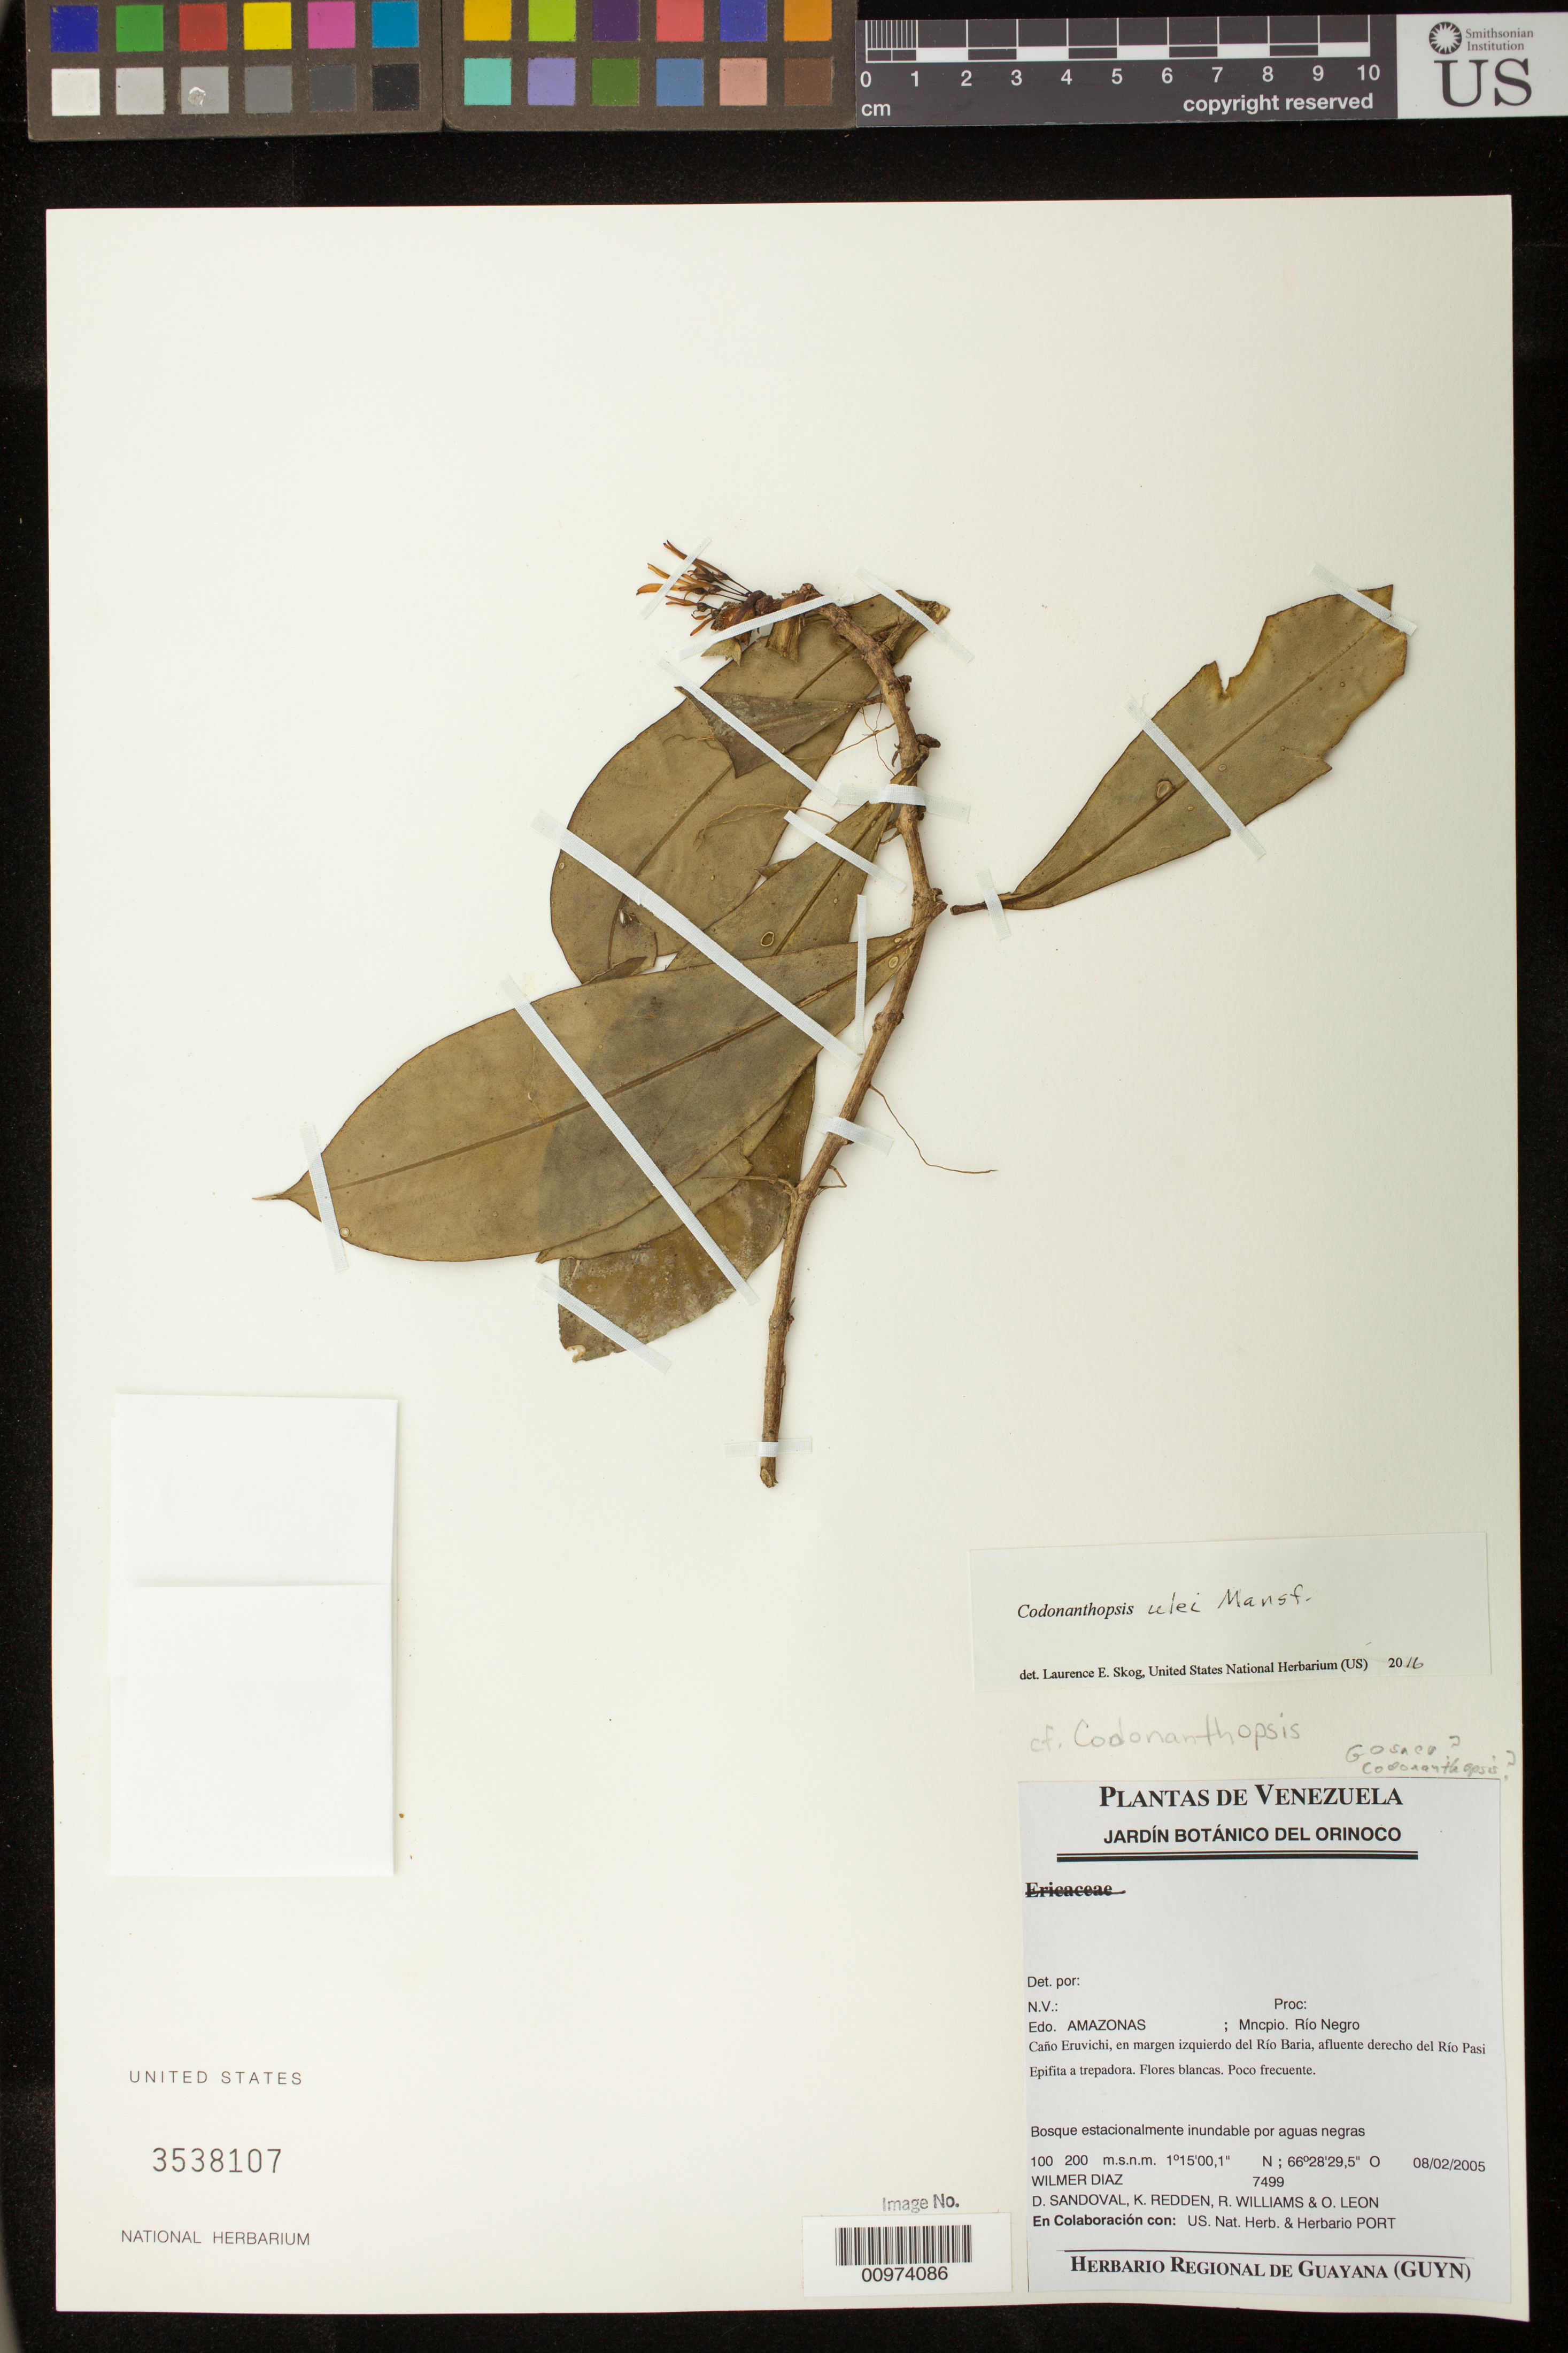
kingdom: Plantae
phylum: Tracheophyta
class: Magnoliopsida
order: Lamiales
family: Gesneriaceae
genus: Codonanthopsis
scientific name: Codonanthopsis ulei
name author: Mansf.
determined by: Skog, Laurence E.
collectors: W. Díaz P., D. Sandoval, K. M. Redden & R. Williams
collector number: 7499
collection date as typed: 08/02/2005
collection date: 2005-02-08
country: Venezuela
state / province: Amazonas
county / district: Río Negro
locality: Cano Eruvichi, en margen izquierdo del Rio Baria, afluente derecho del Rio Pasi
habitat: River margins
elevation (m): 100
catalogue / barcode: US 3538107